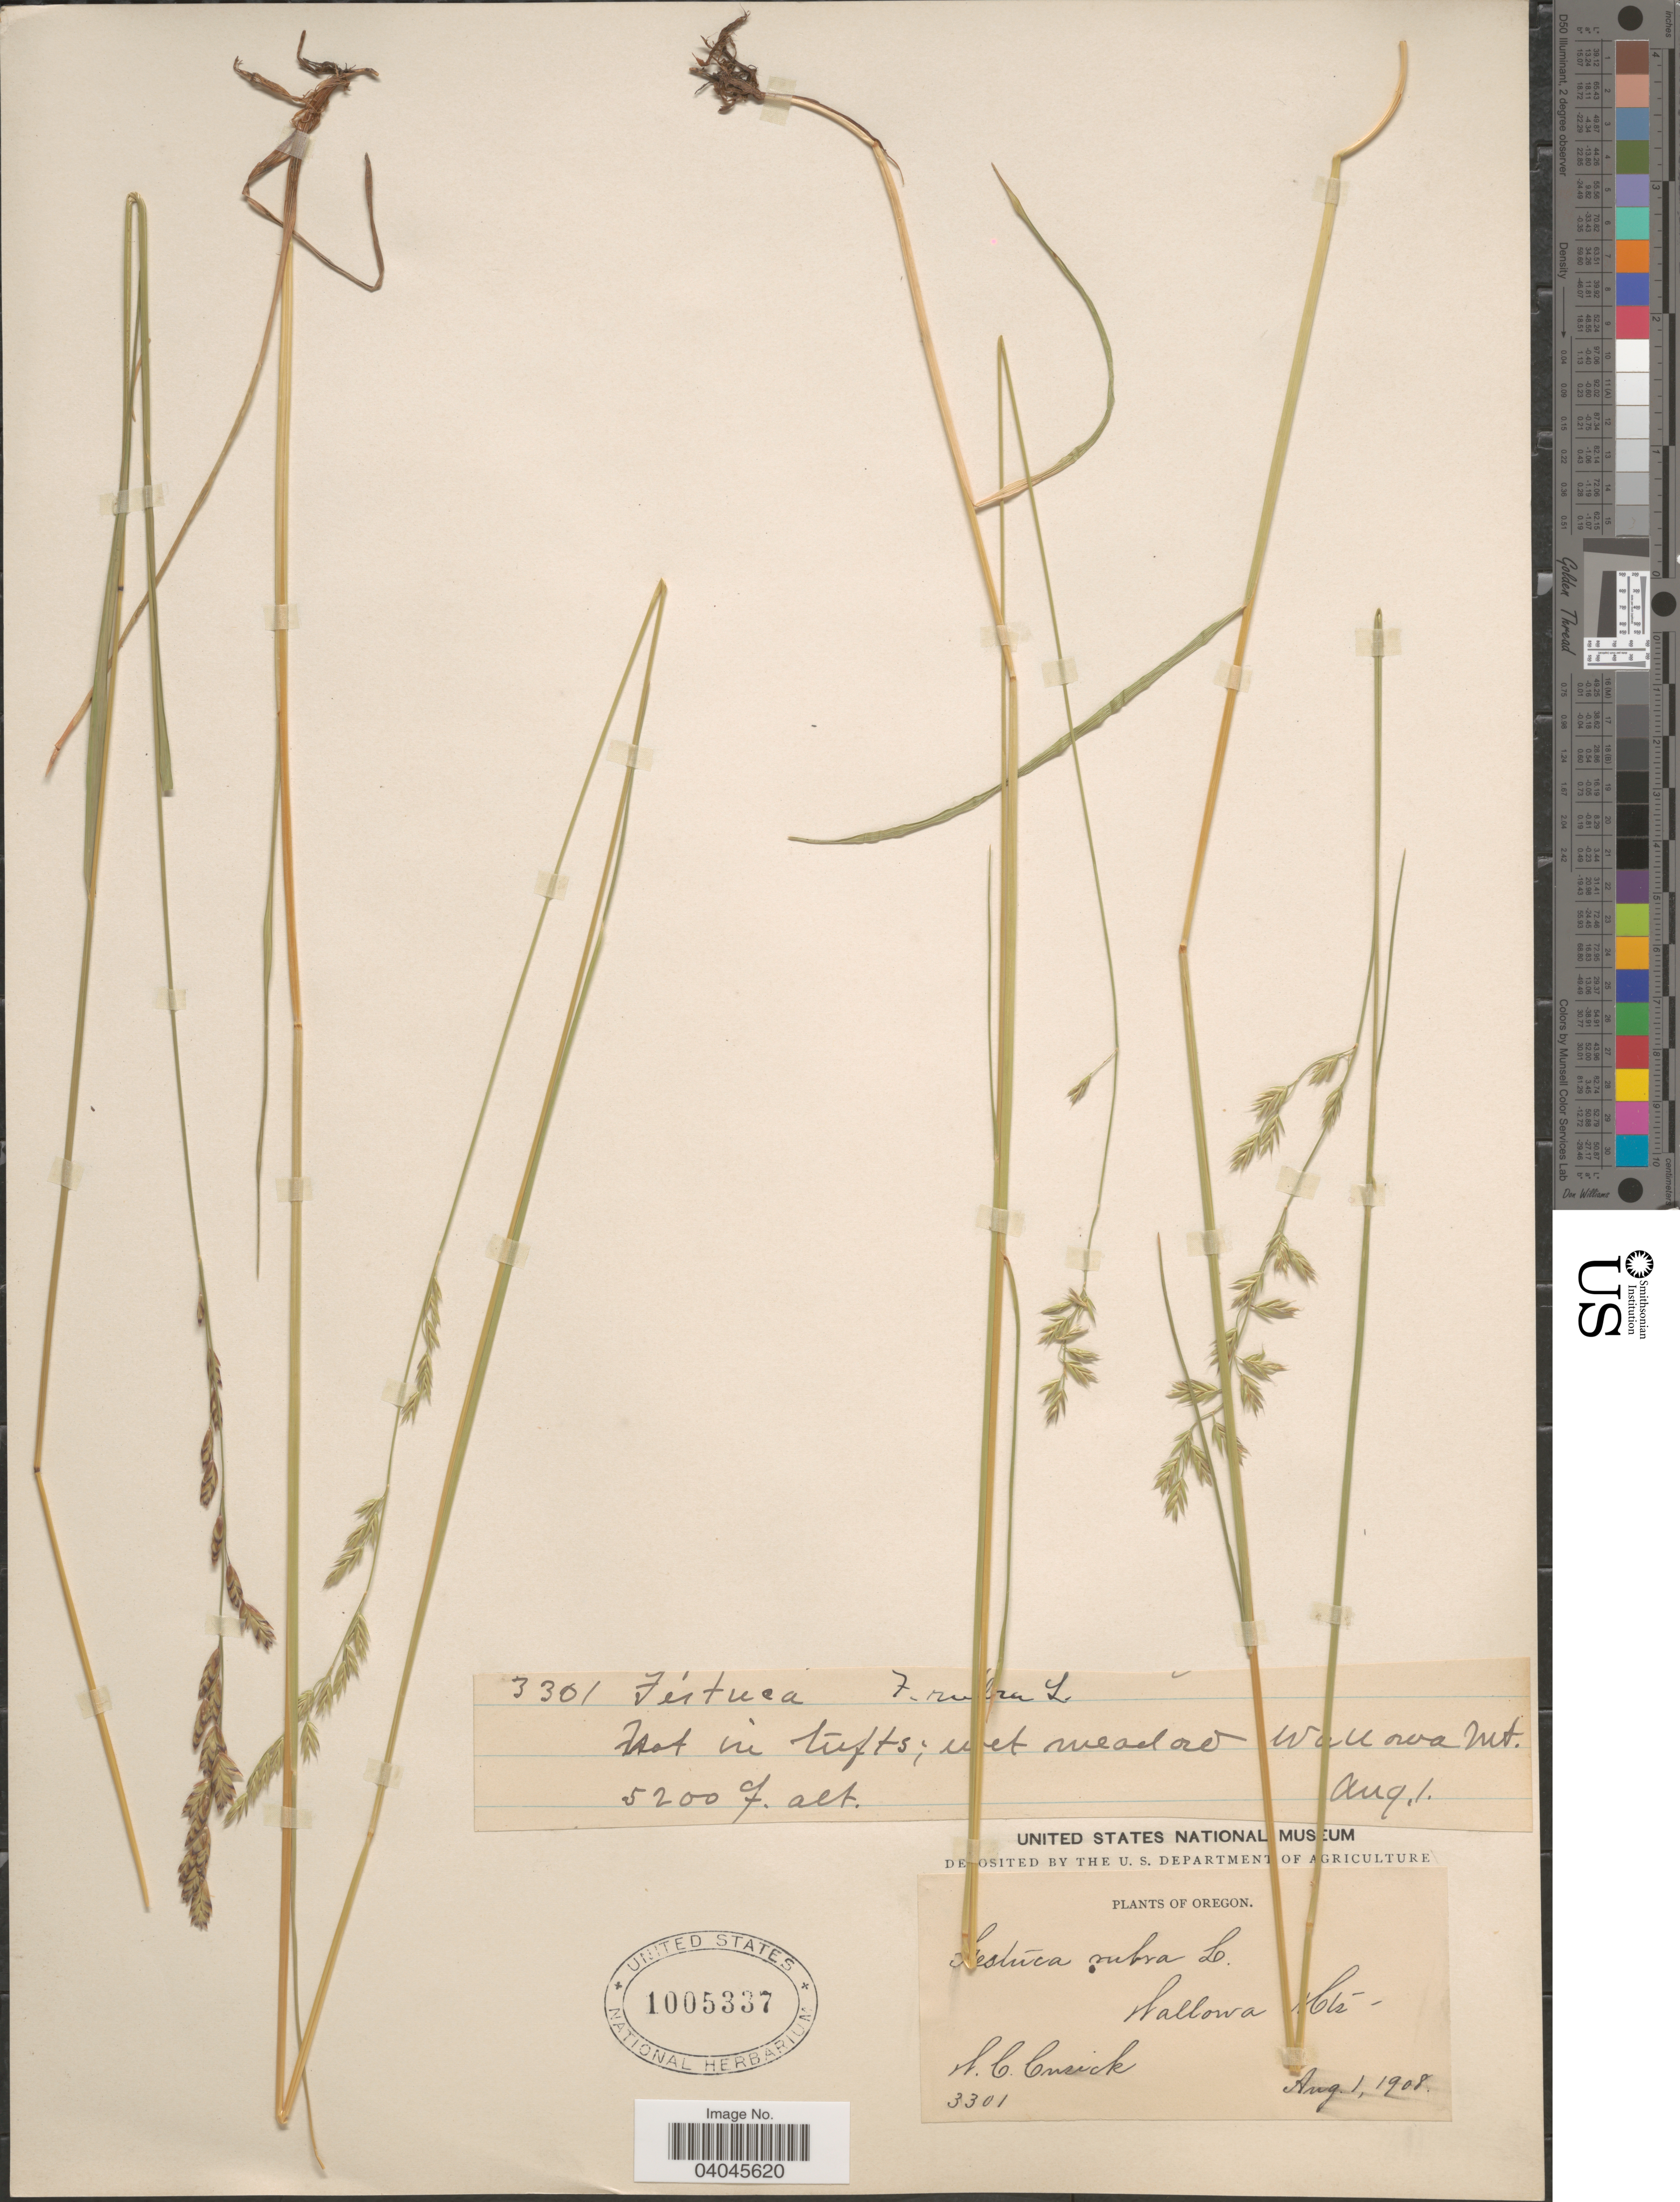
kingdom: Plantae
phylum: Tracheophyta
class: Liliopsida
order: Poales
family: Poaceae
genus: Festuca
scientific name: Festuca rubra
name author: L.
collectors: W. C. Cusick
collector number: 3301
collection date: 1908-08-01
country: United States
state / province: Oregon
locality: Wet meadow Wallowa Mts.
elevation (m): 1585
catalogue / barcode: US 1005337